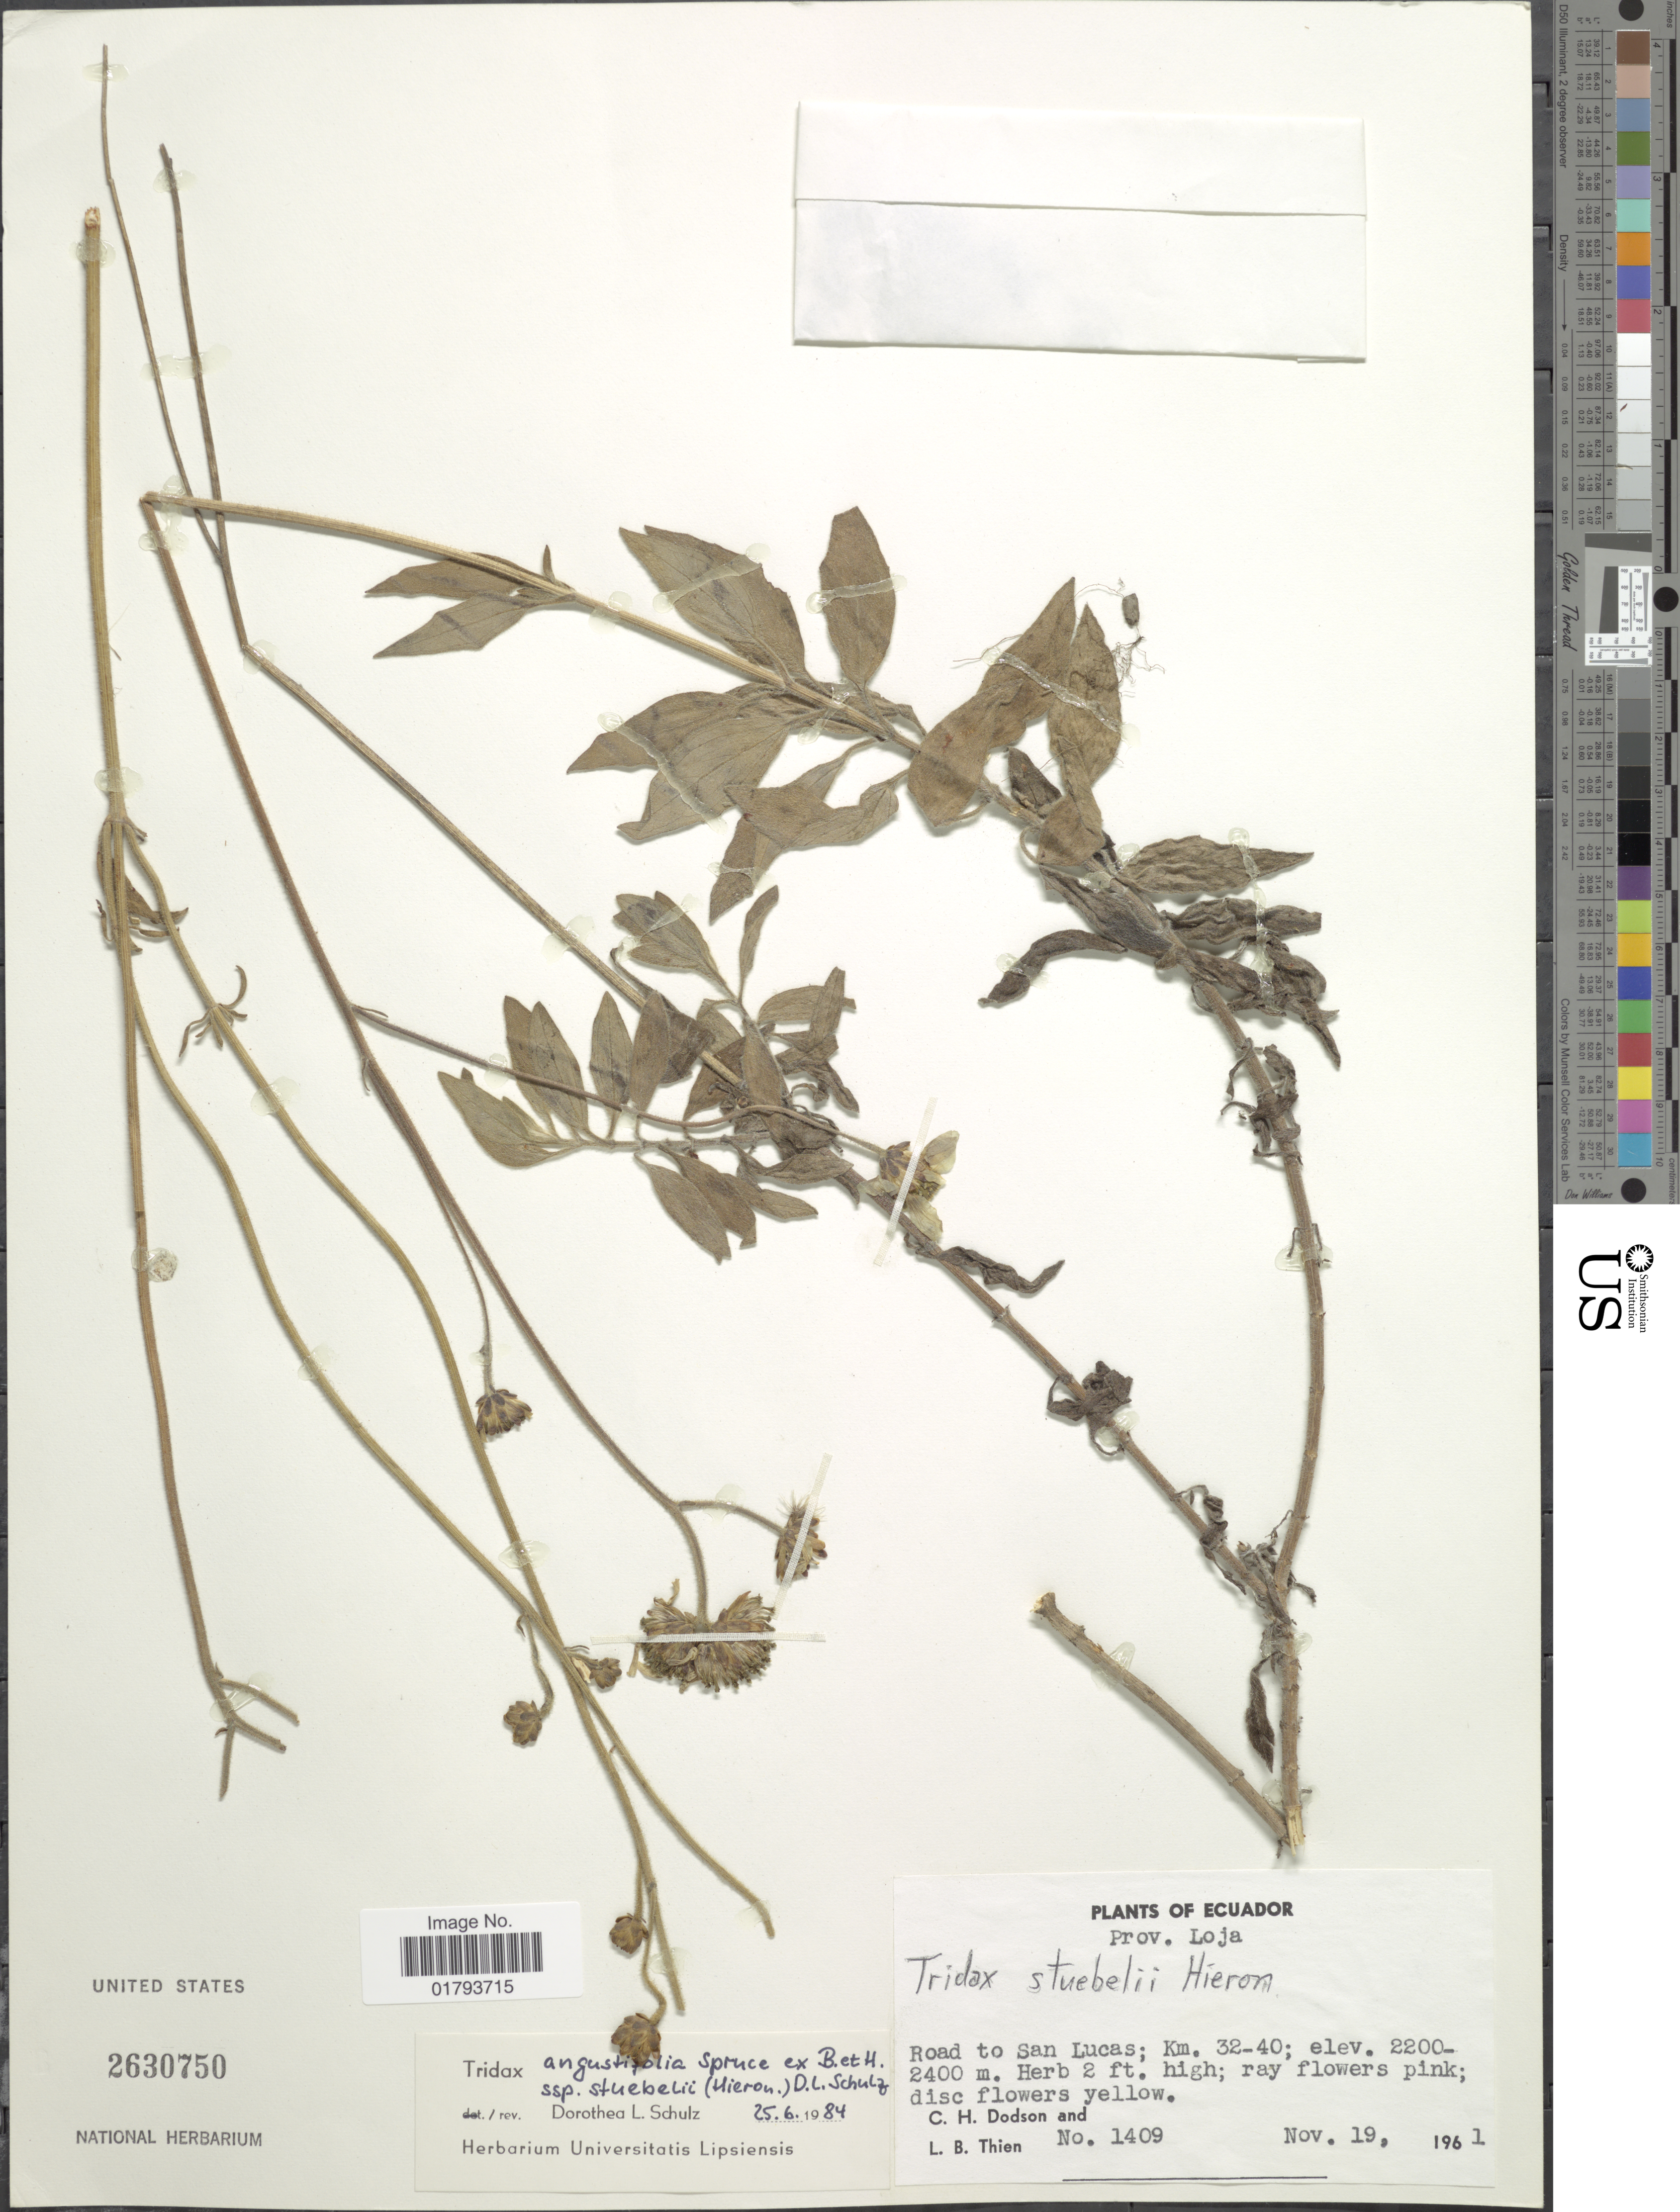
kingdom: Plantae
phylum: Tracheophyta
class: Magnoliopsida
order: Asterales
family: Asteraceae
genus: Tridax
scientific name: Tridax stuebelii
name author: Hieron.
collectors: C. H. Dodson & L. Thien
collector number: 1409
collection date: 1961-11-19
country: Ecuador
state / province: Loja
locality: Road to San Lucas; Km. 32-40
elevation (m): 2200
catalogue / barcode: US 2630750